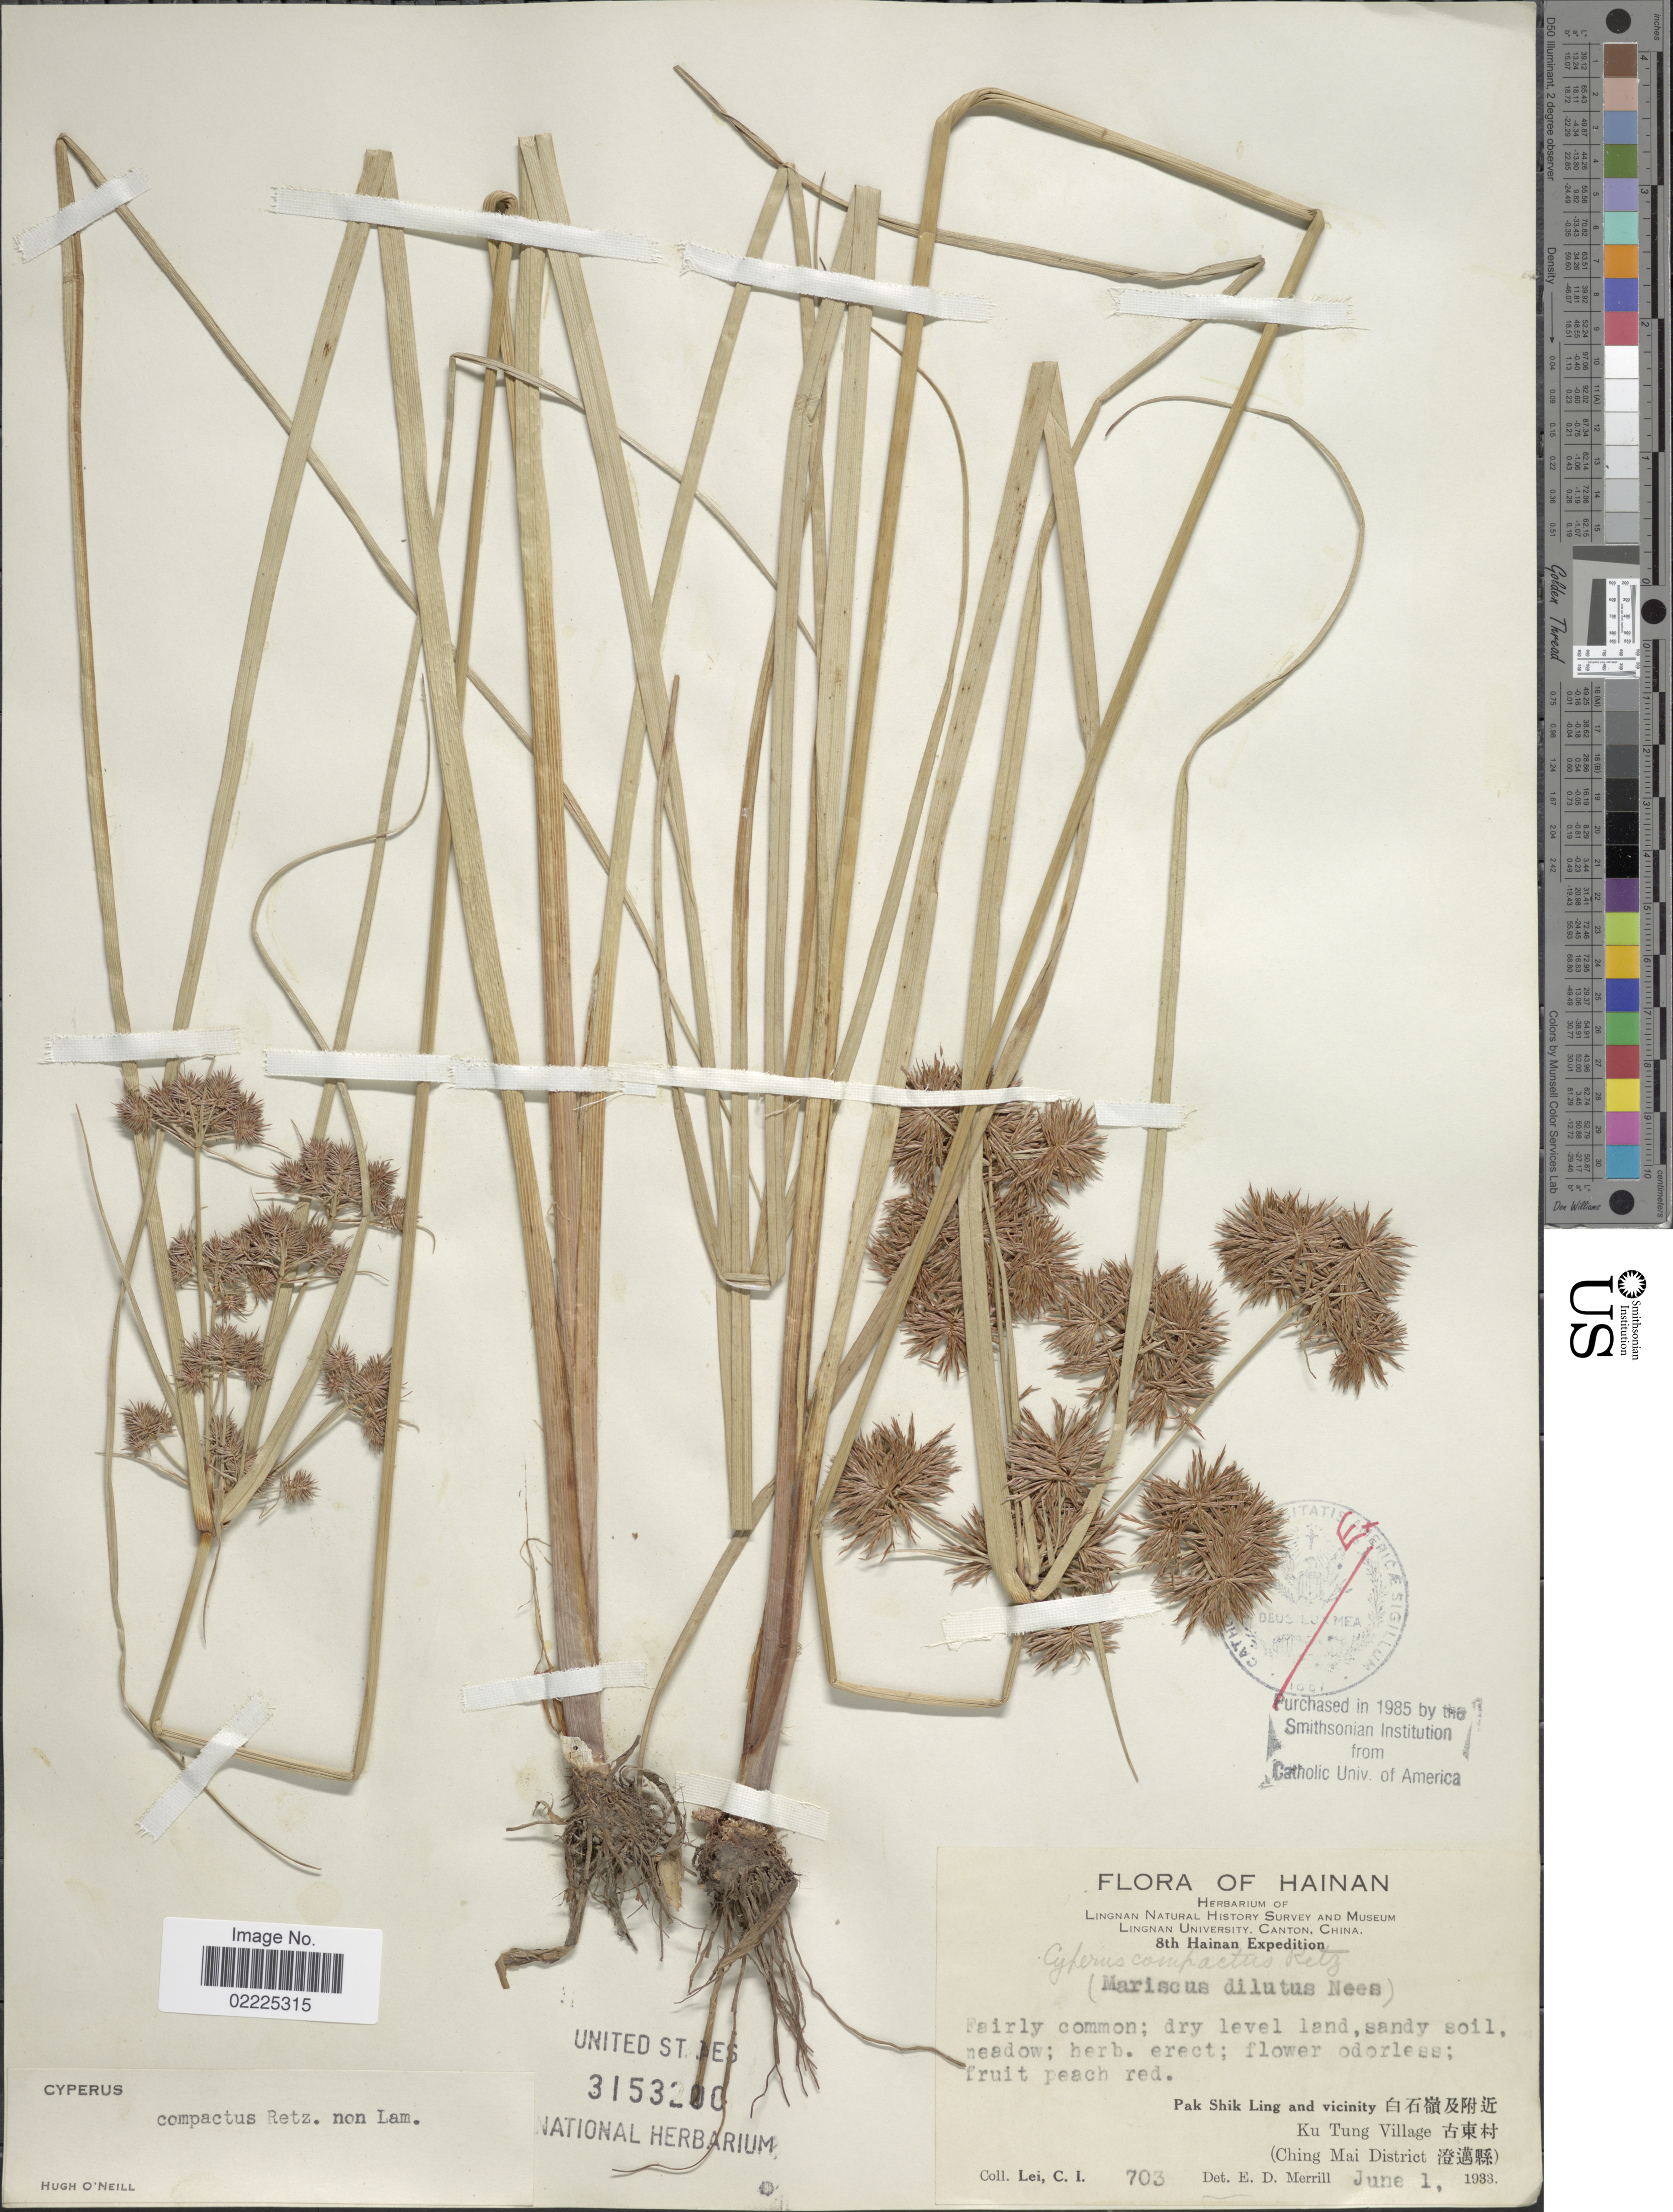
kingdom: Plantae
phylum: Tracheophyta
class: Liliopsida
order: Poales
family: Cyperaceae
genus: Cyperus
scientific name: Cyperus compactus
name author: Retz.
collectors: C. I. Lei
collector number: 703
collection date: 1933-06-01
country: China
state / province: Hainan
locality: PakShikLing and Vicinity, Ku Tung Village, (Ching Mai District)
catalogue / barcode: US 3153200